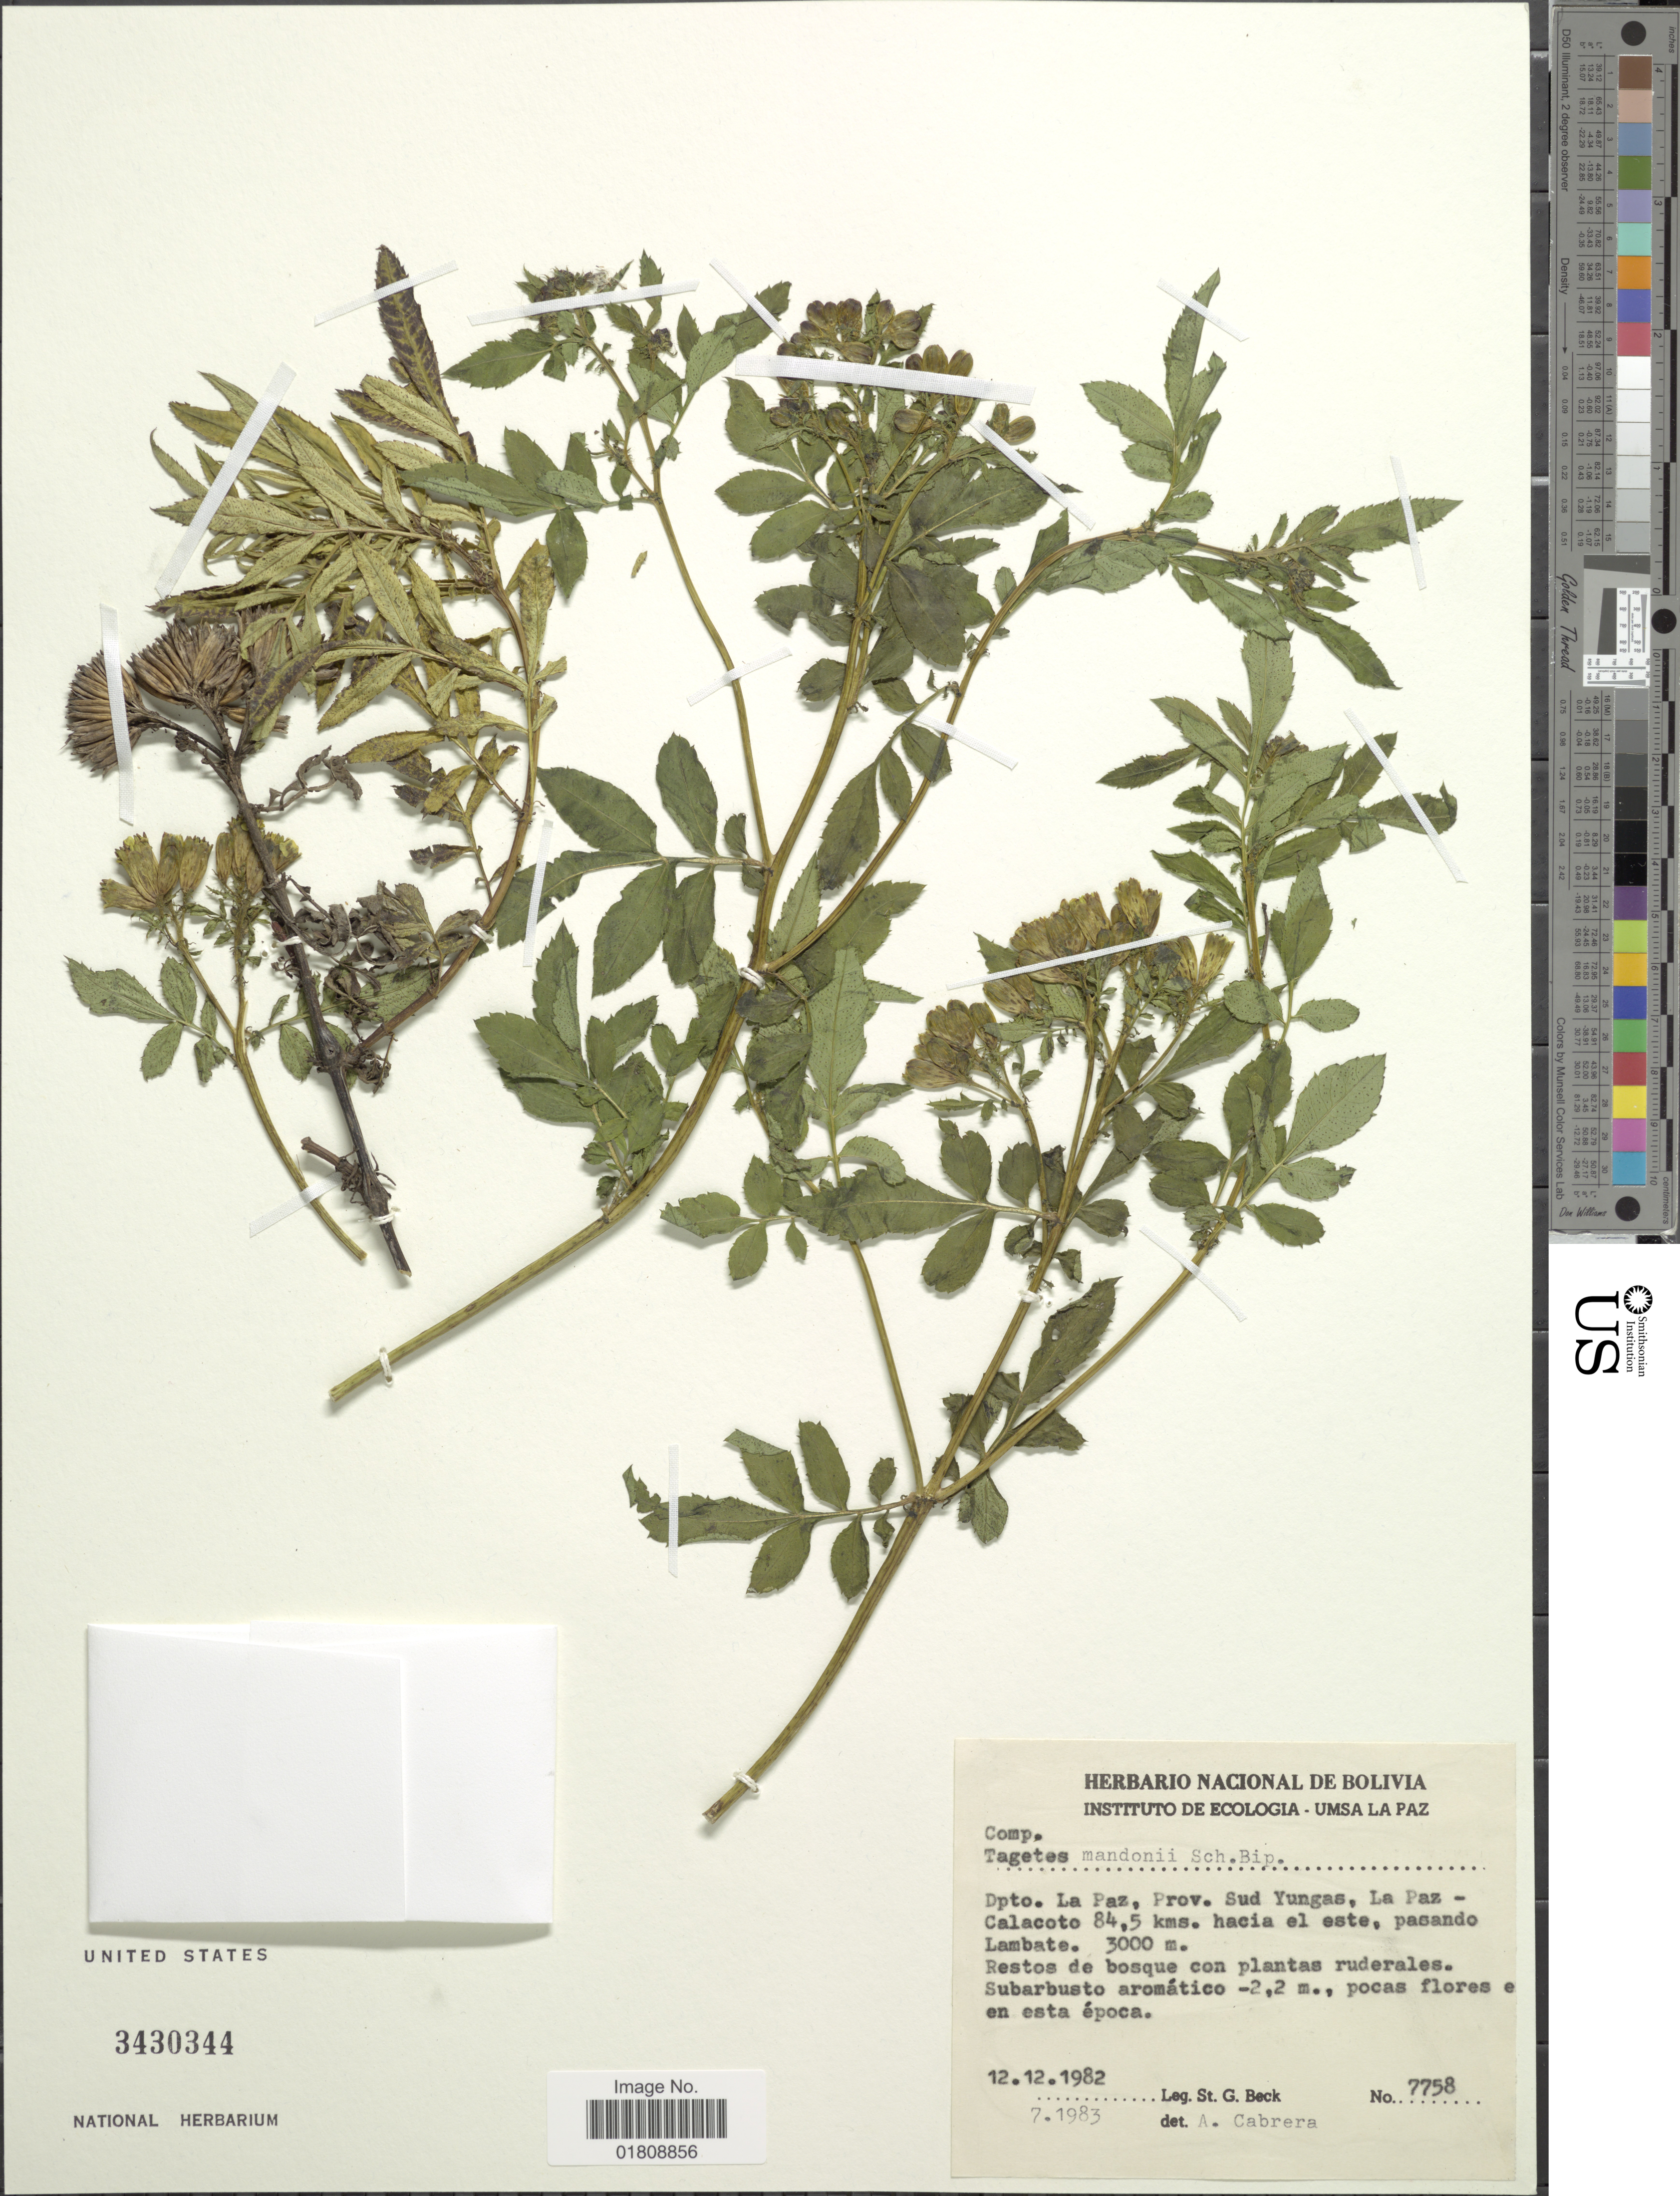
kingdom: Plantae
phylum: Tracheophyta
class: Magnoliopsida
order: Asterales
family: Asteraceae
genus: Tagetes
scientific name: Tagetes mandonii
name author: Sch. Bip. ex Klatt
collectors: S. G. Beck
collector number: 7758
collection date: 1982-12-12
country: Bolivia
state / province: La Paz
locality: Prov. Sud. Yungas, La Paz-Calacoto 84.5 kms hacia el este, pasando Lambate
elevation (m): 3000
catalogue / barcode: US 3430344